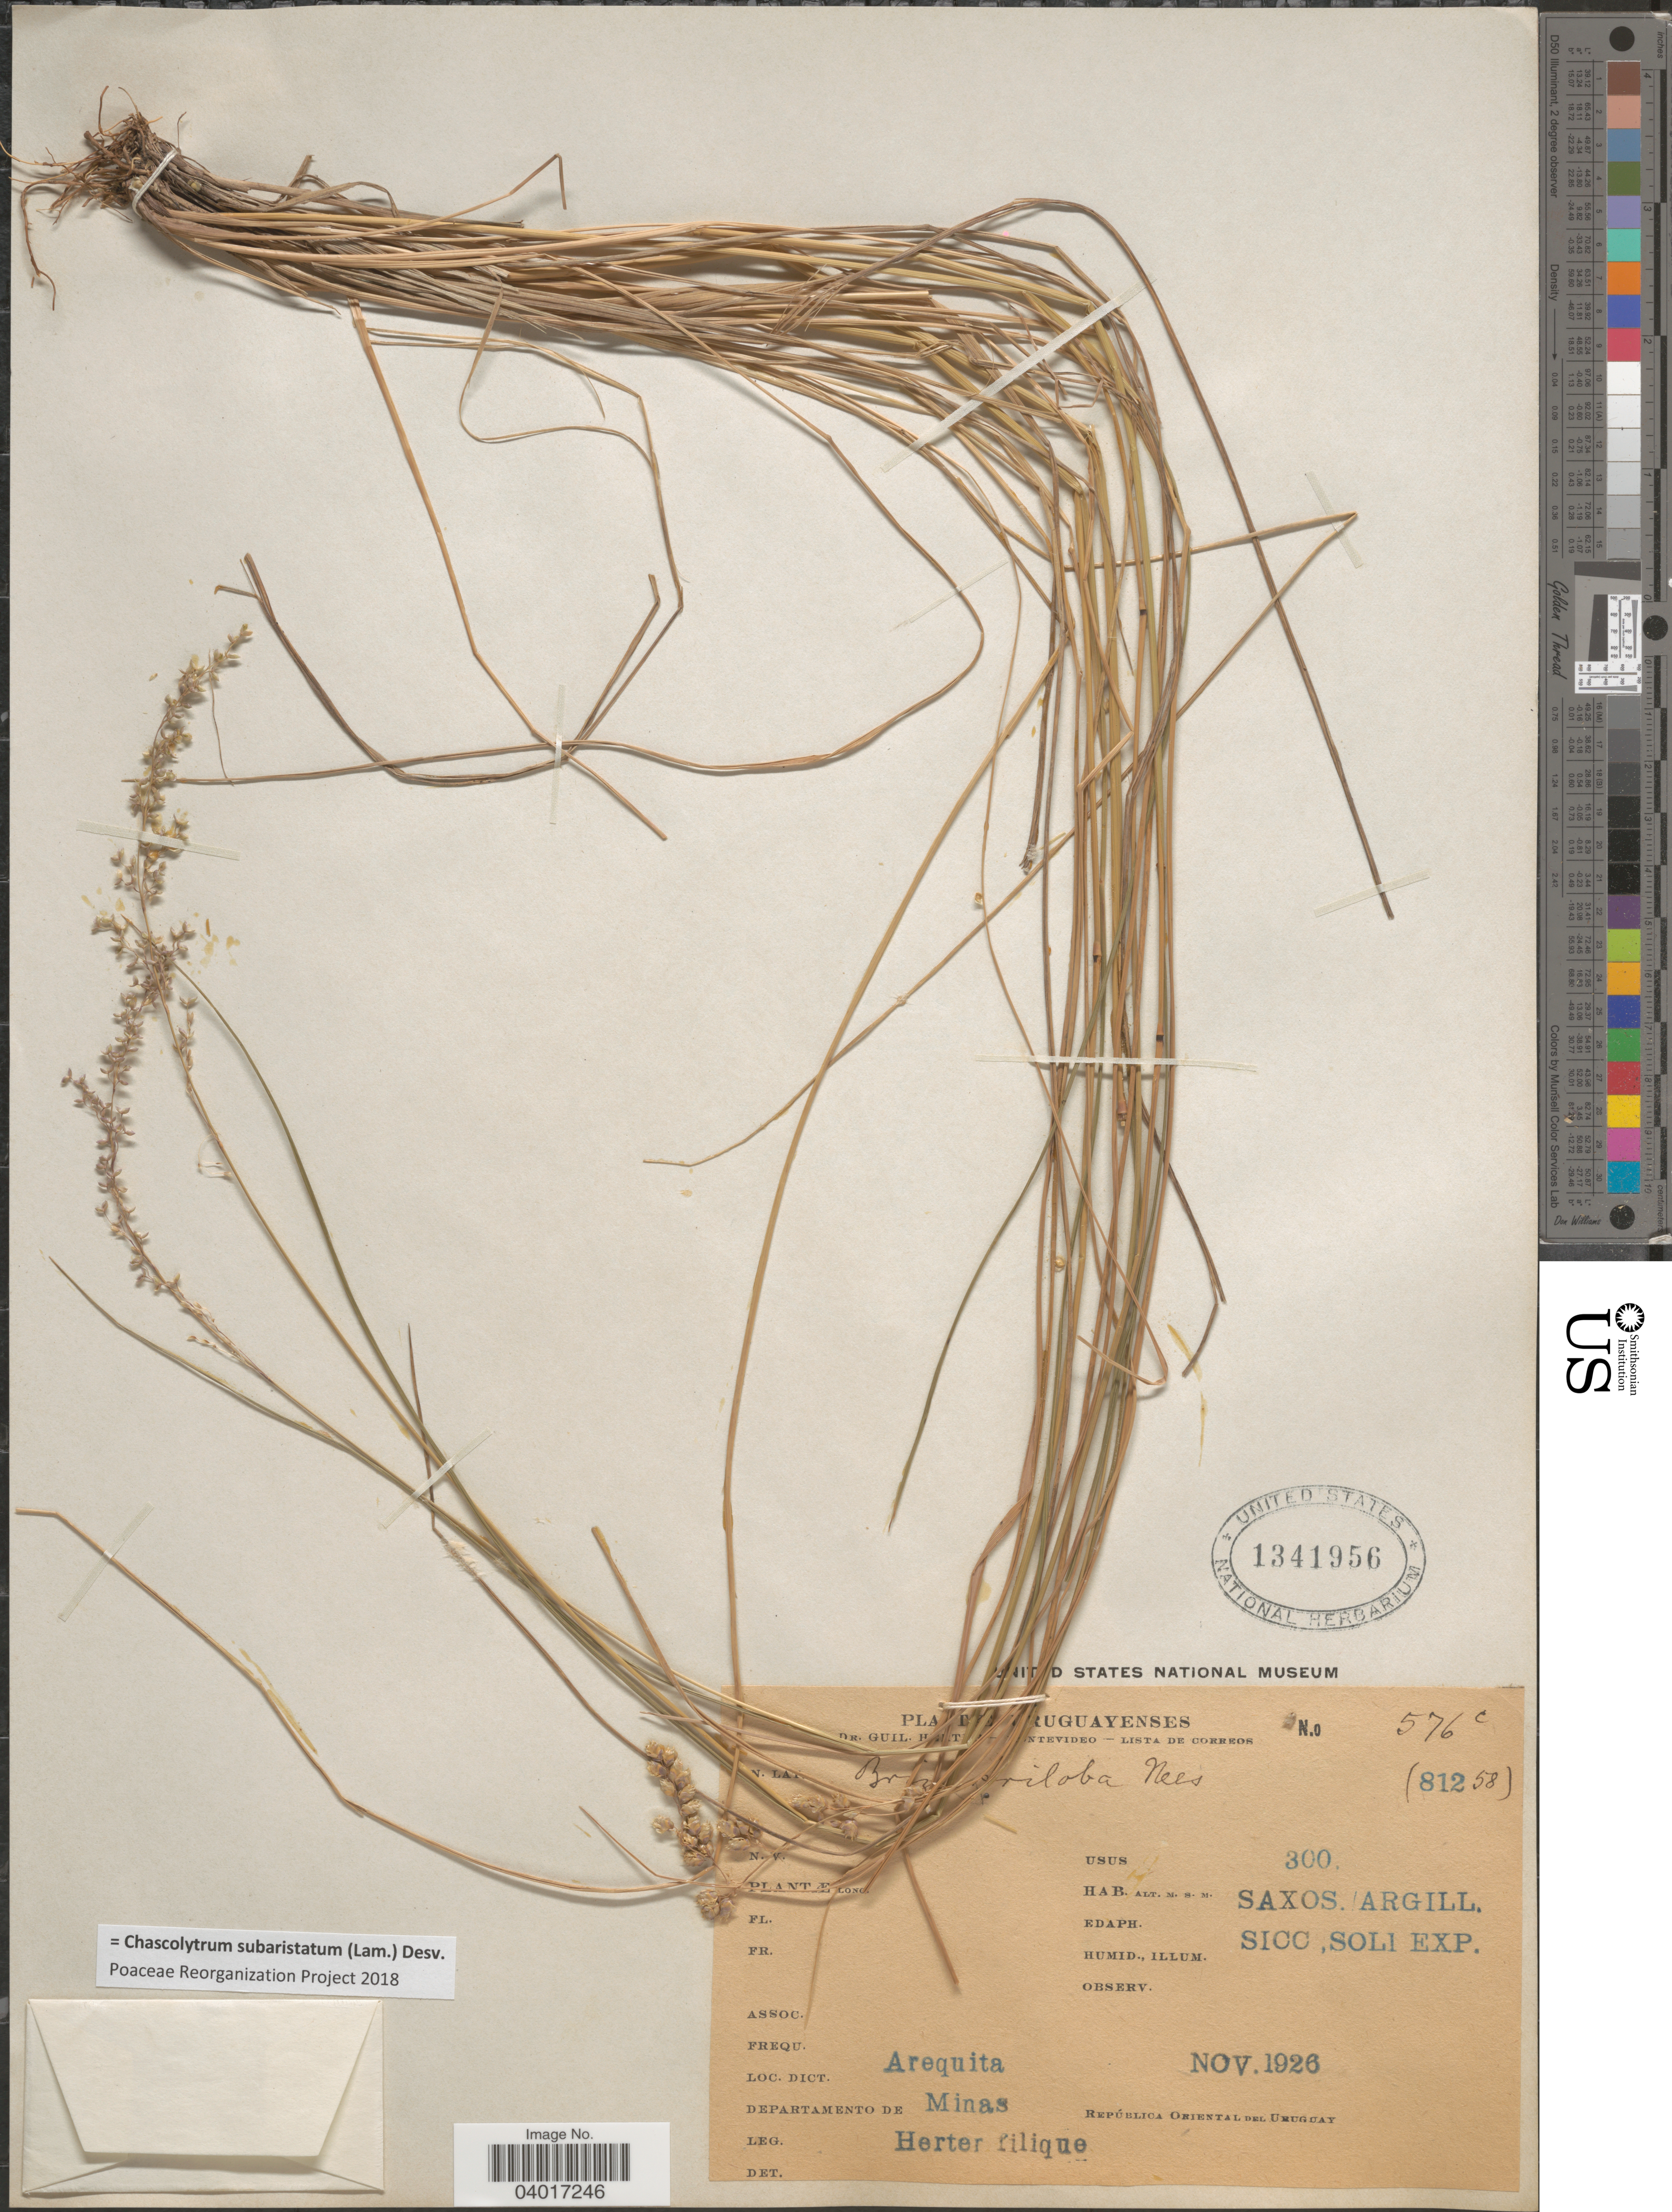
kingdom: Plantae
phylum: Tracheophyta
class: Liliopsida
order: Poales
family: Poaceae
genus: Chascolytrum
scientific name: Chascolytrum subaristatum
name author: (Lam.) Desv.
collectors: G. Herter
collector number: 576c/81258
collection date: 1926-11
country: Uruguay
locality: Arequita. Departamento de Minas.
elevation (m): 300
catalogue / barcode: US 1341956